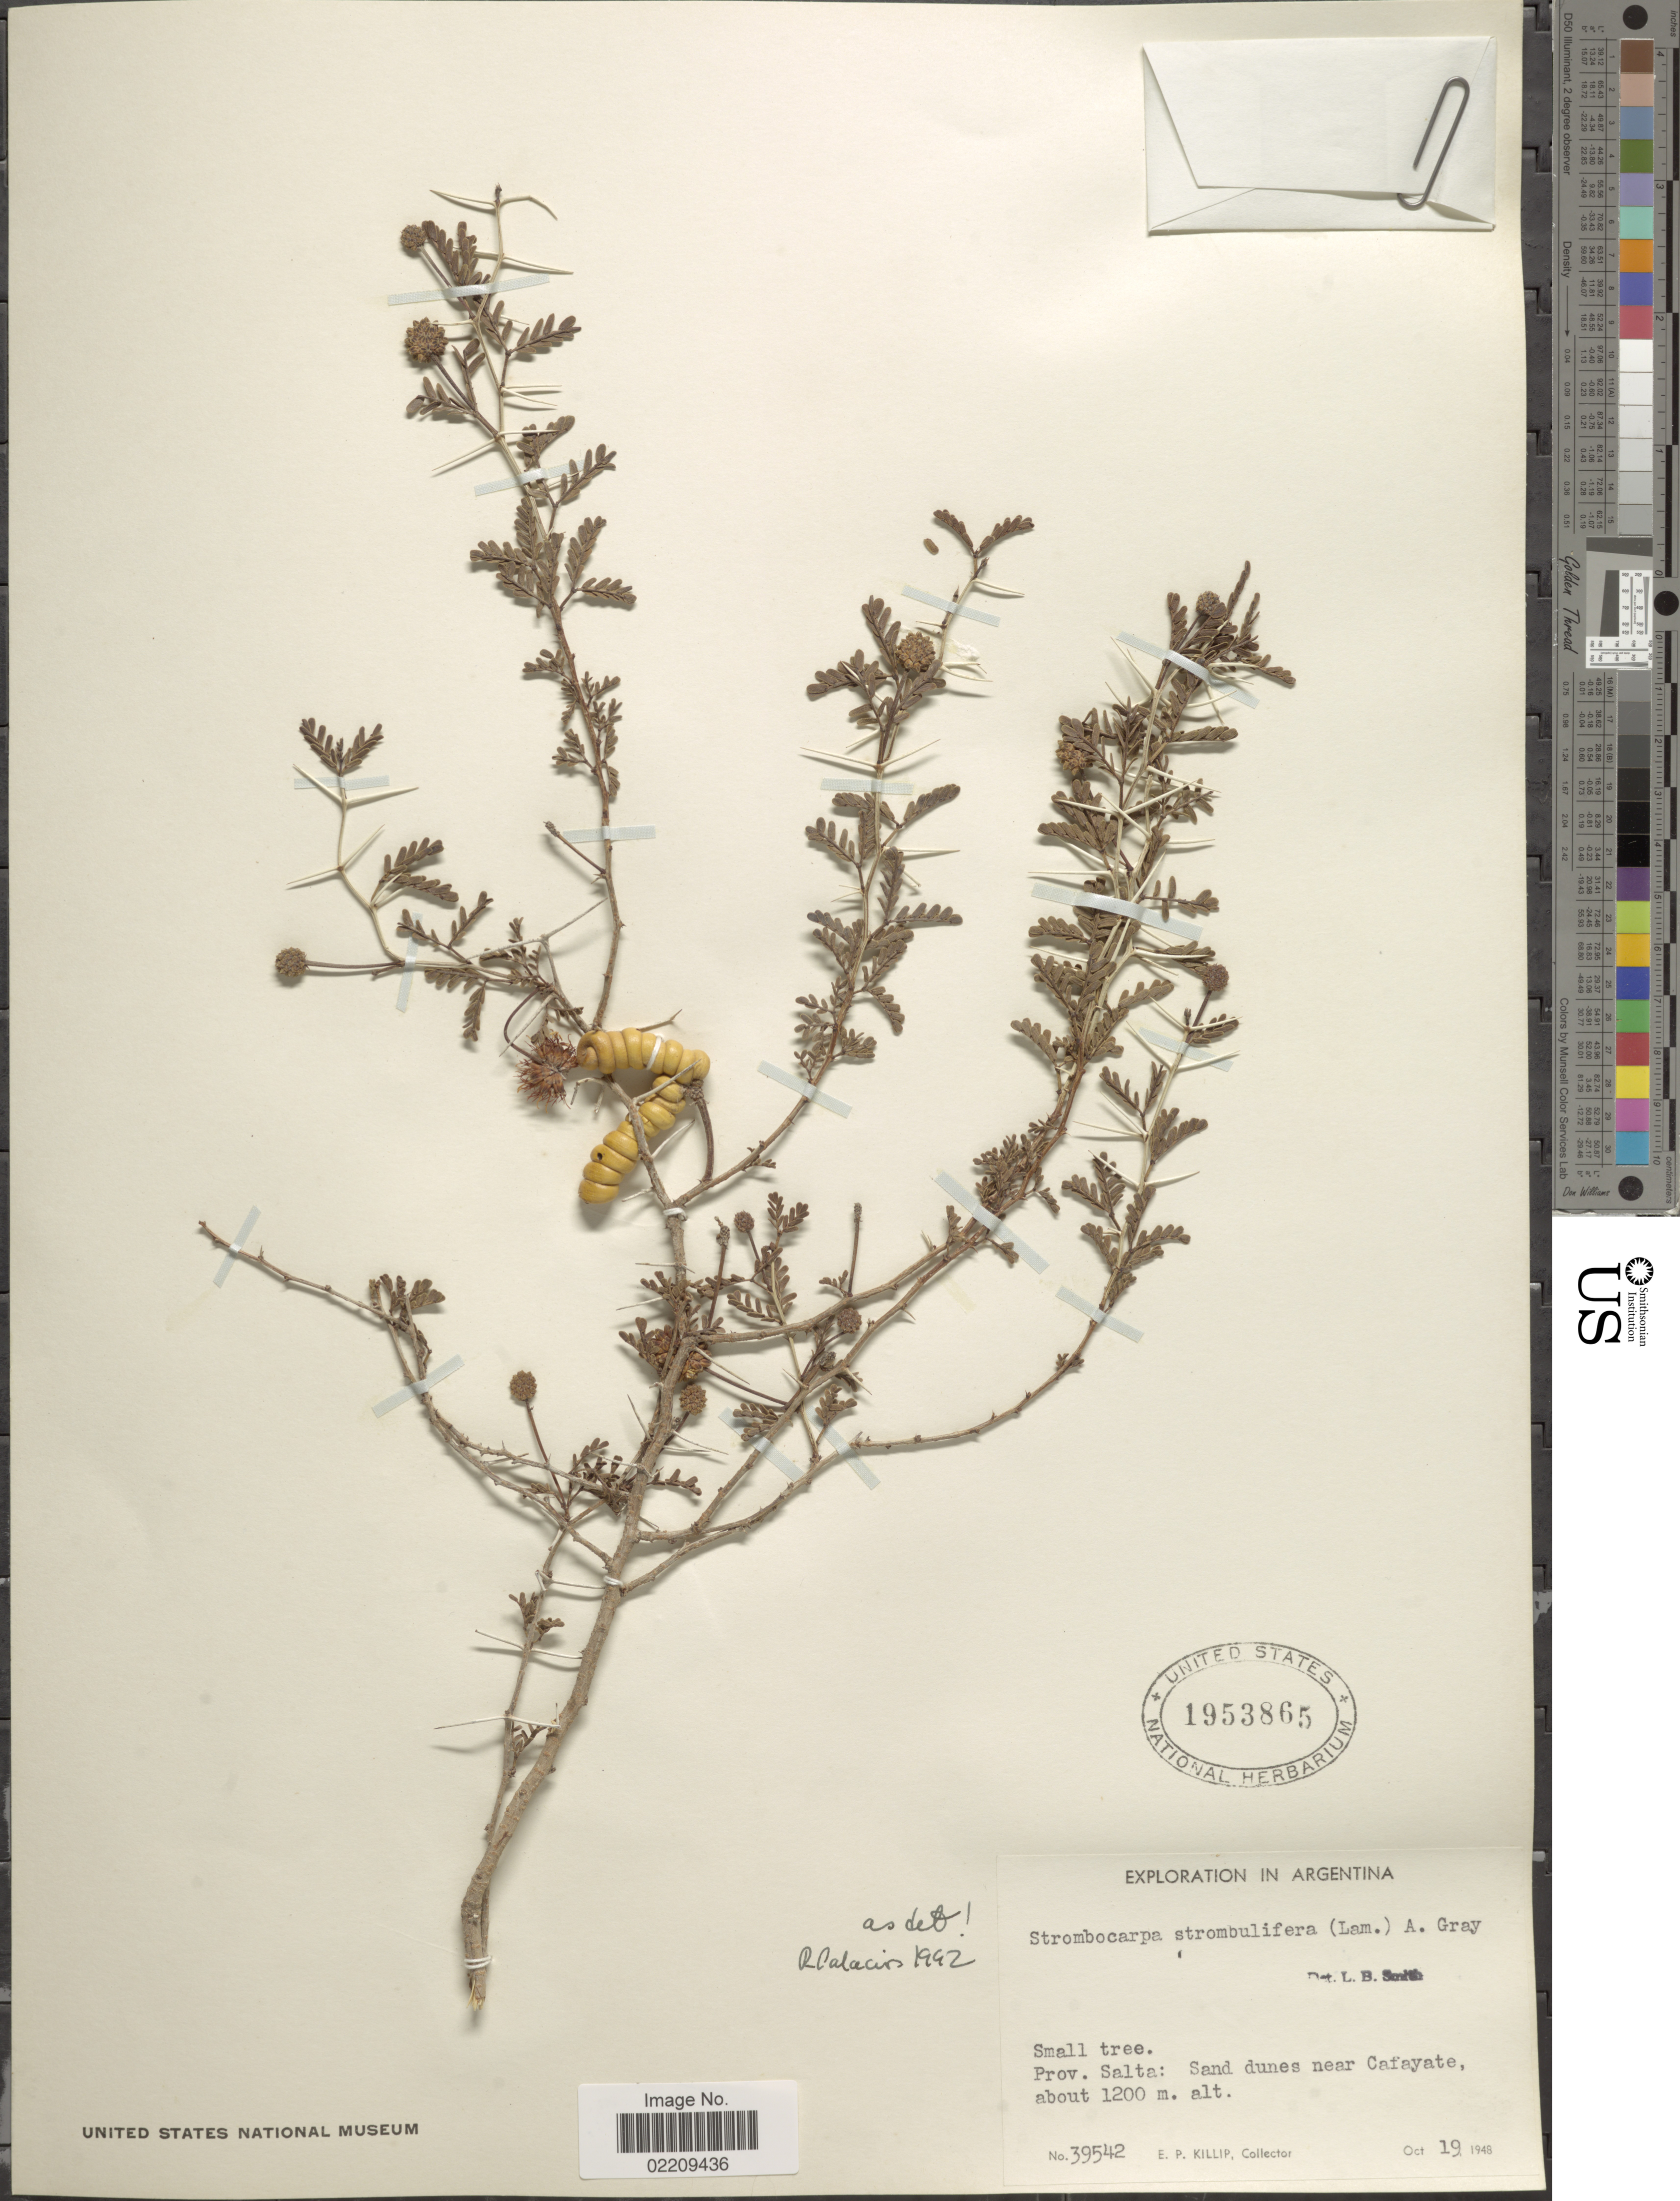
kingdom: Plantae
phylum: Tracheophyta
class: Magnoliopsida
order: Fabales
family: Fabaceae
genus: Strombocarpa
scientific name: Strombocarpa strombulifera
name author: (Lam.) A. Gray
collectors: E. P. Killip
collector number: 39542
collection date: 1948-10-19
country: Argentina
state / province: Salta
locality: Prov. Salta: Sand dunes near Cafayate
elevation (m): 1200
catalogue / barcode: US 1953865